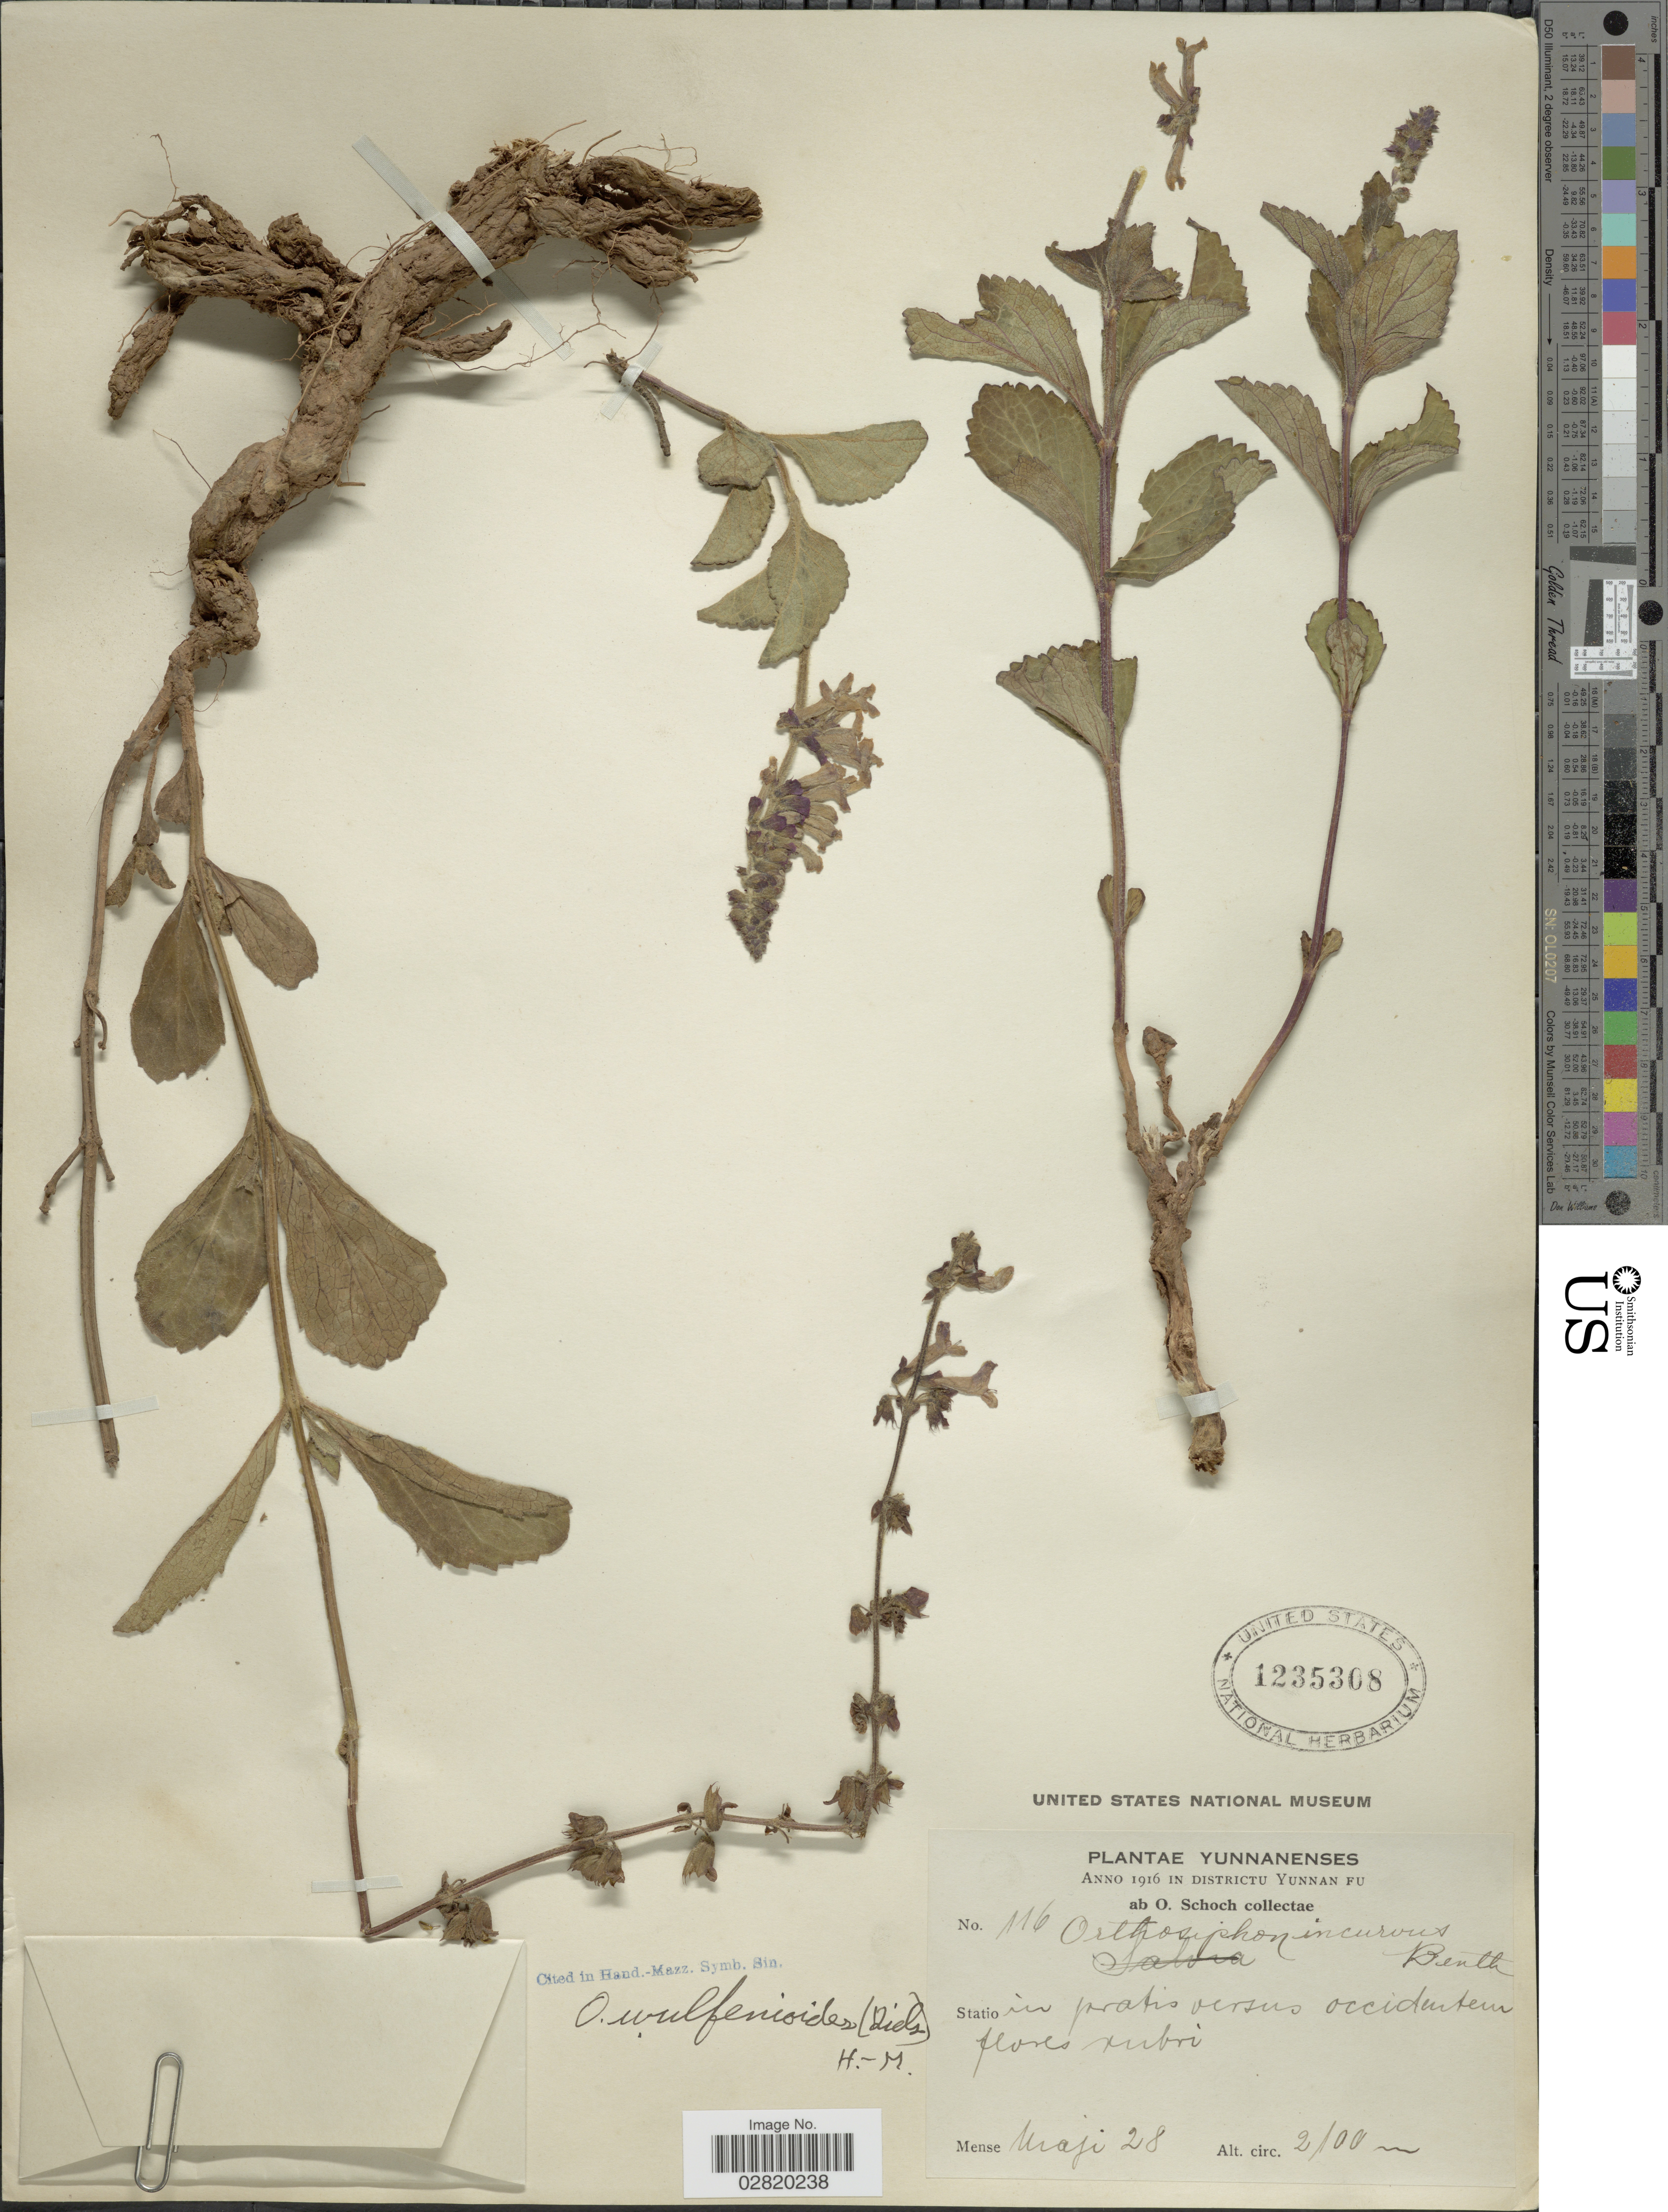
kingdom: Plantae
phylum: Tracheophyta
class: Magnoliopsida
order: Lamiales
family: Lamiaceae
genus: Orthosiphon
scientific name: Orthosiphon wulfenioides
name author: (Diels) Hand.-Mazz.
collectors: O. Schoch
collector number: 116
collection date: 1916-05-28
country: China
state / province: Yunnan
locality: Yunnanenses. Districtu Yunnan Fu. Statio in pratis versus occidentem flores xubri [interpreted].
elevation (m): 2100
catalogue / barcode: US 1235308